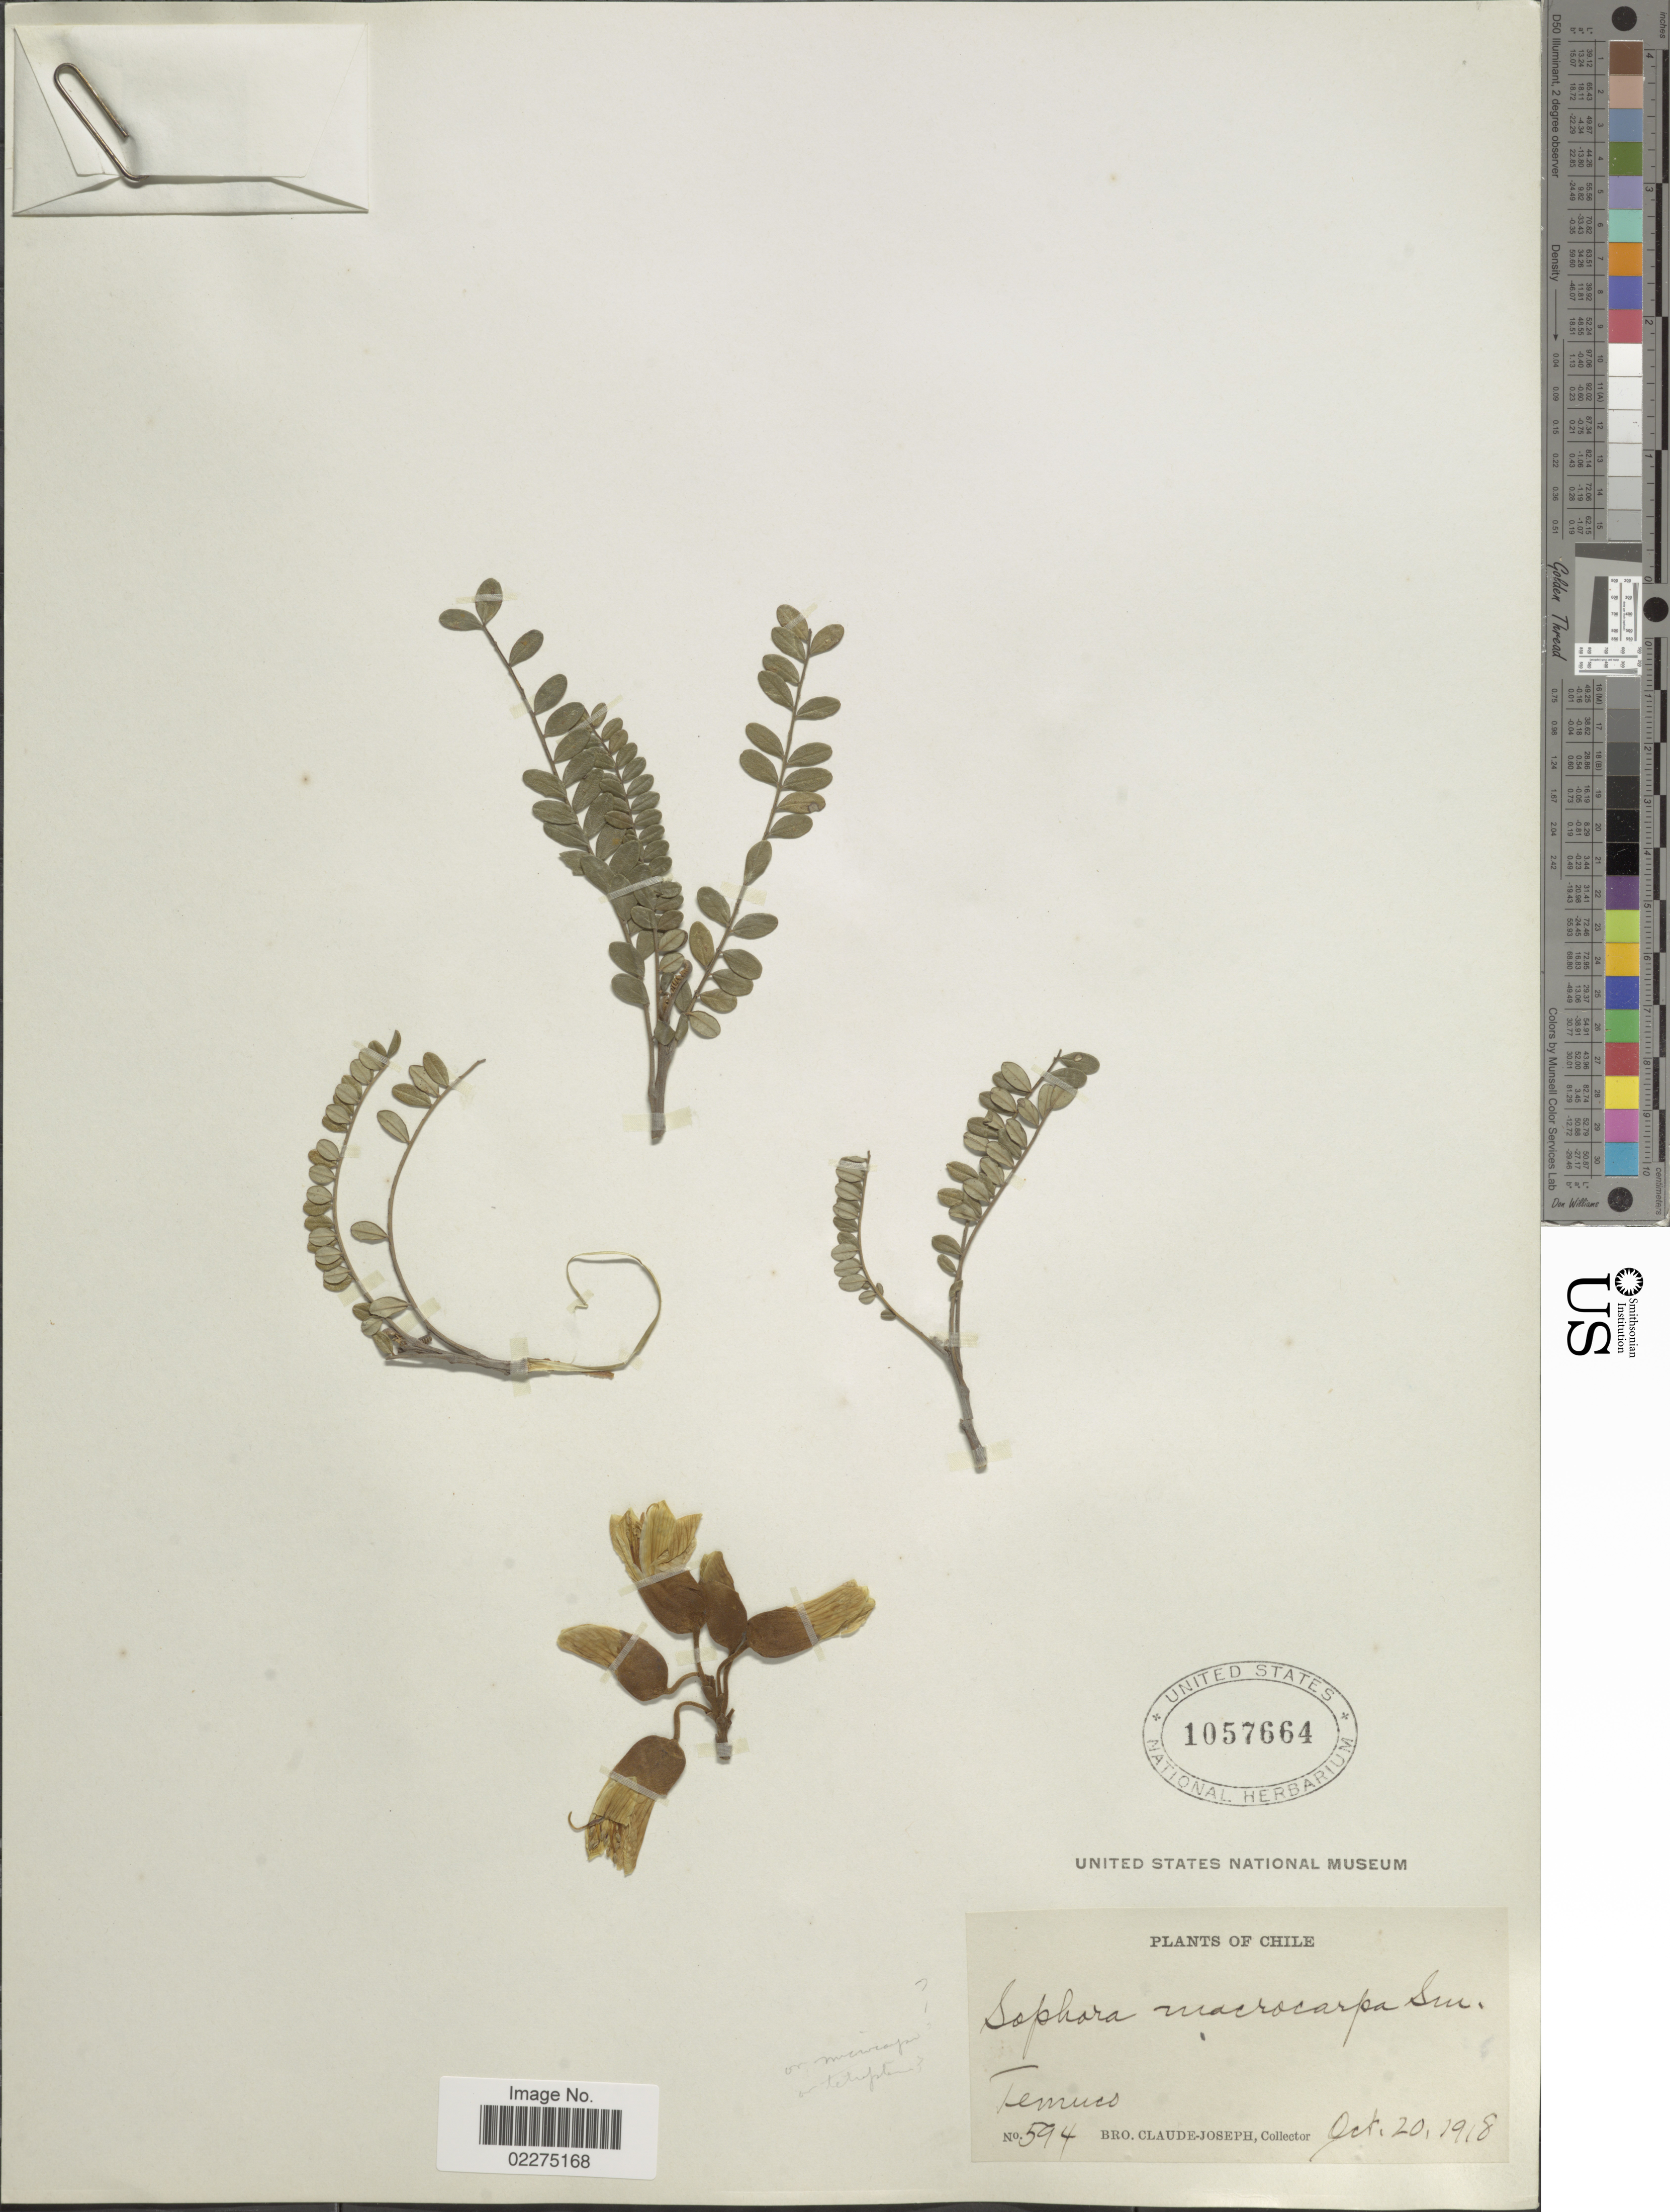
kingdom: Plantae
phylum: Tracheophyta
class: Magnoliopsida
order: Fabales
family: Fabaceae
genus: Sophora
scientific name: Sophora macrocarpa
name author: Sm.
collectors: Bro. Claude-Joseph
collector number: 594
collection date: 1918-10-20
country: Chile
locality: Tenuco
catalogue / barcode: US 1057664